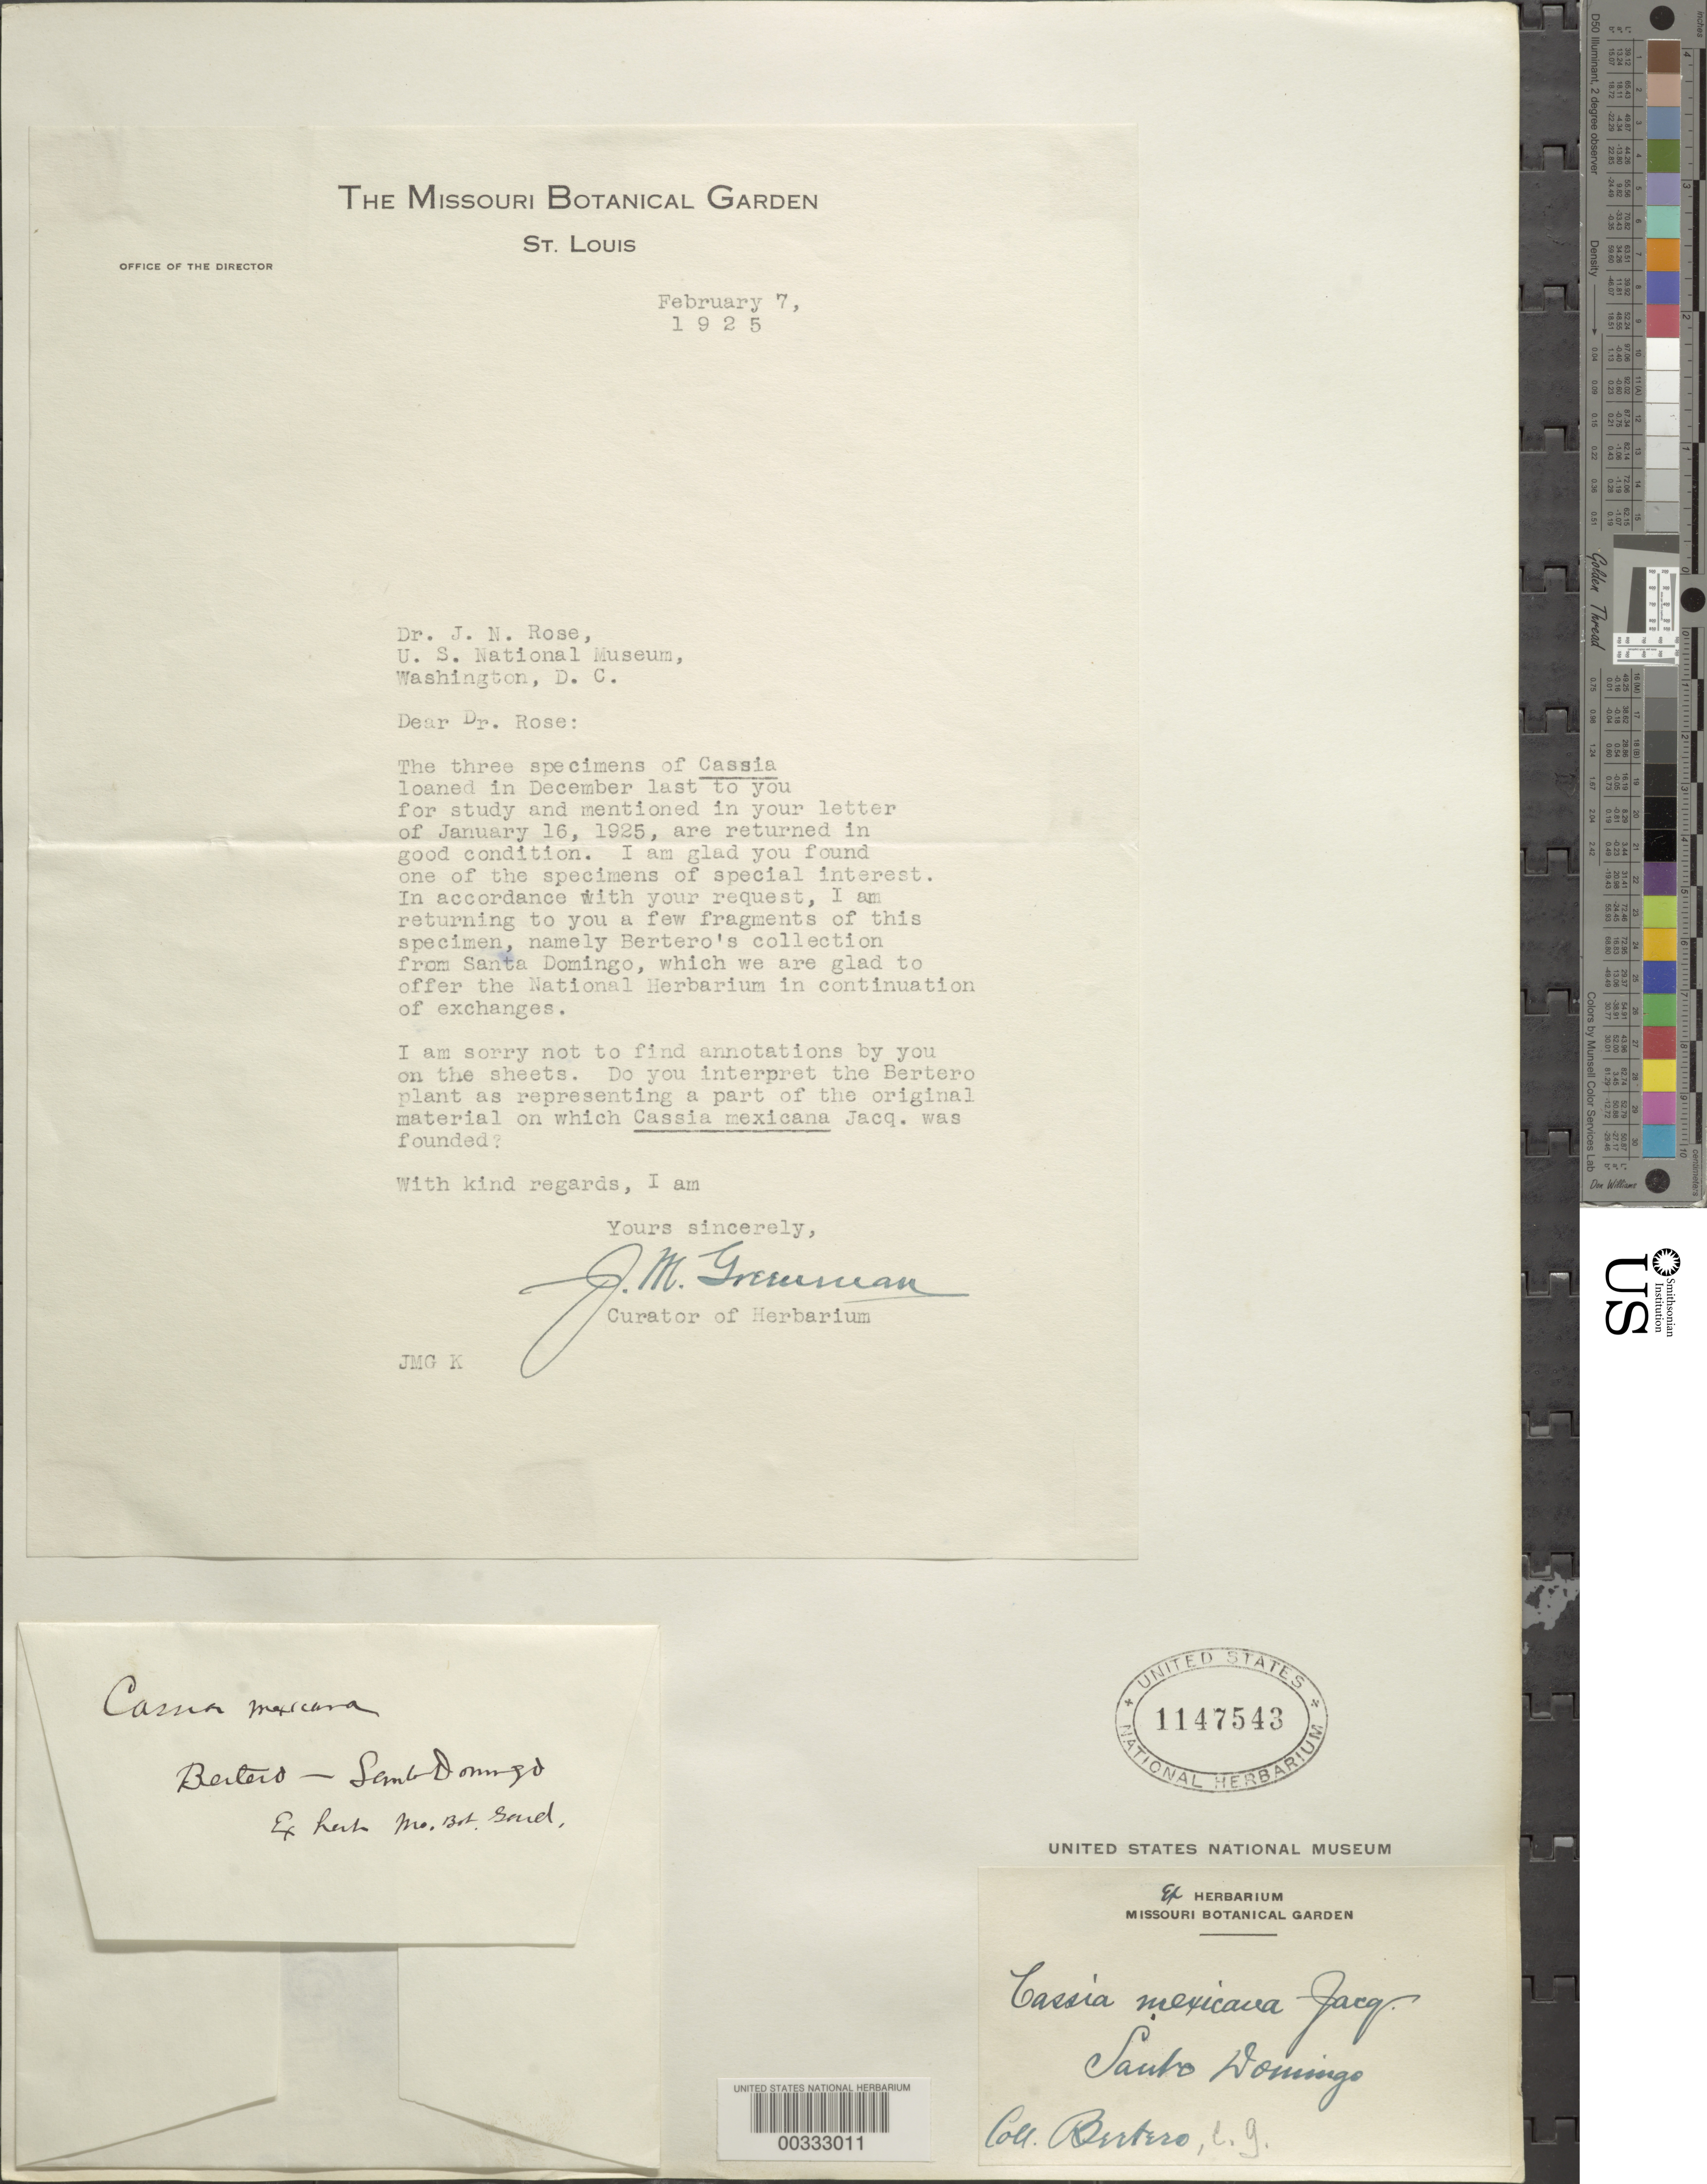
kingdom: Plantae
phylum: Tracheophyta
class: Magnoliopsida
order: Fabales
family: Fabaceae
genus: Senna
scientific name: Senna mexicana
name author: (Jacq.) H.S. Irwin & Barneby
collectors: C. L. G. Bertero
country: Dominican Republic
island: Hispaniola Island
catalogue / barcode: US 1147543